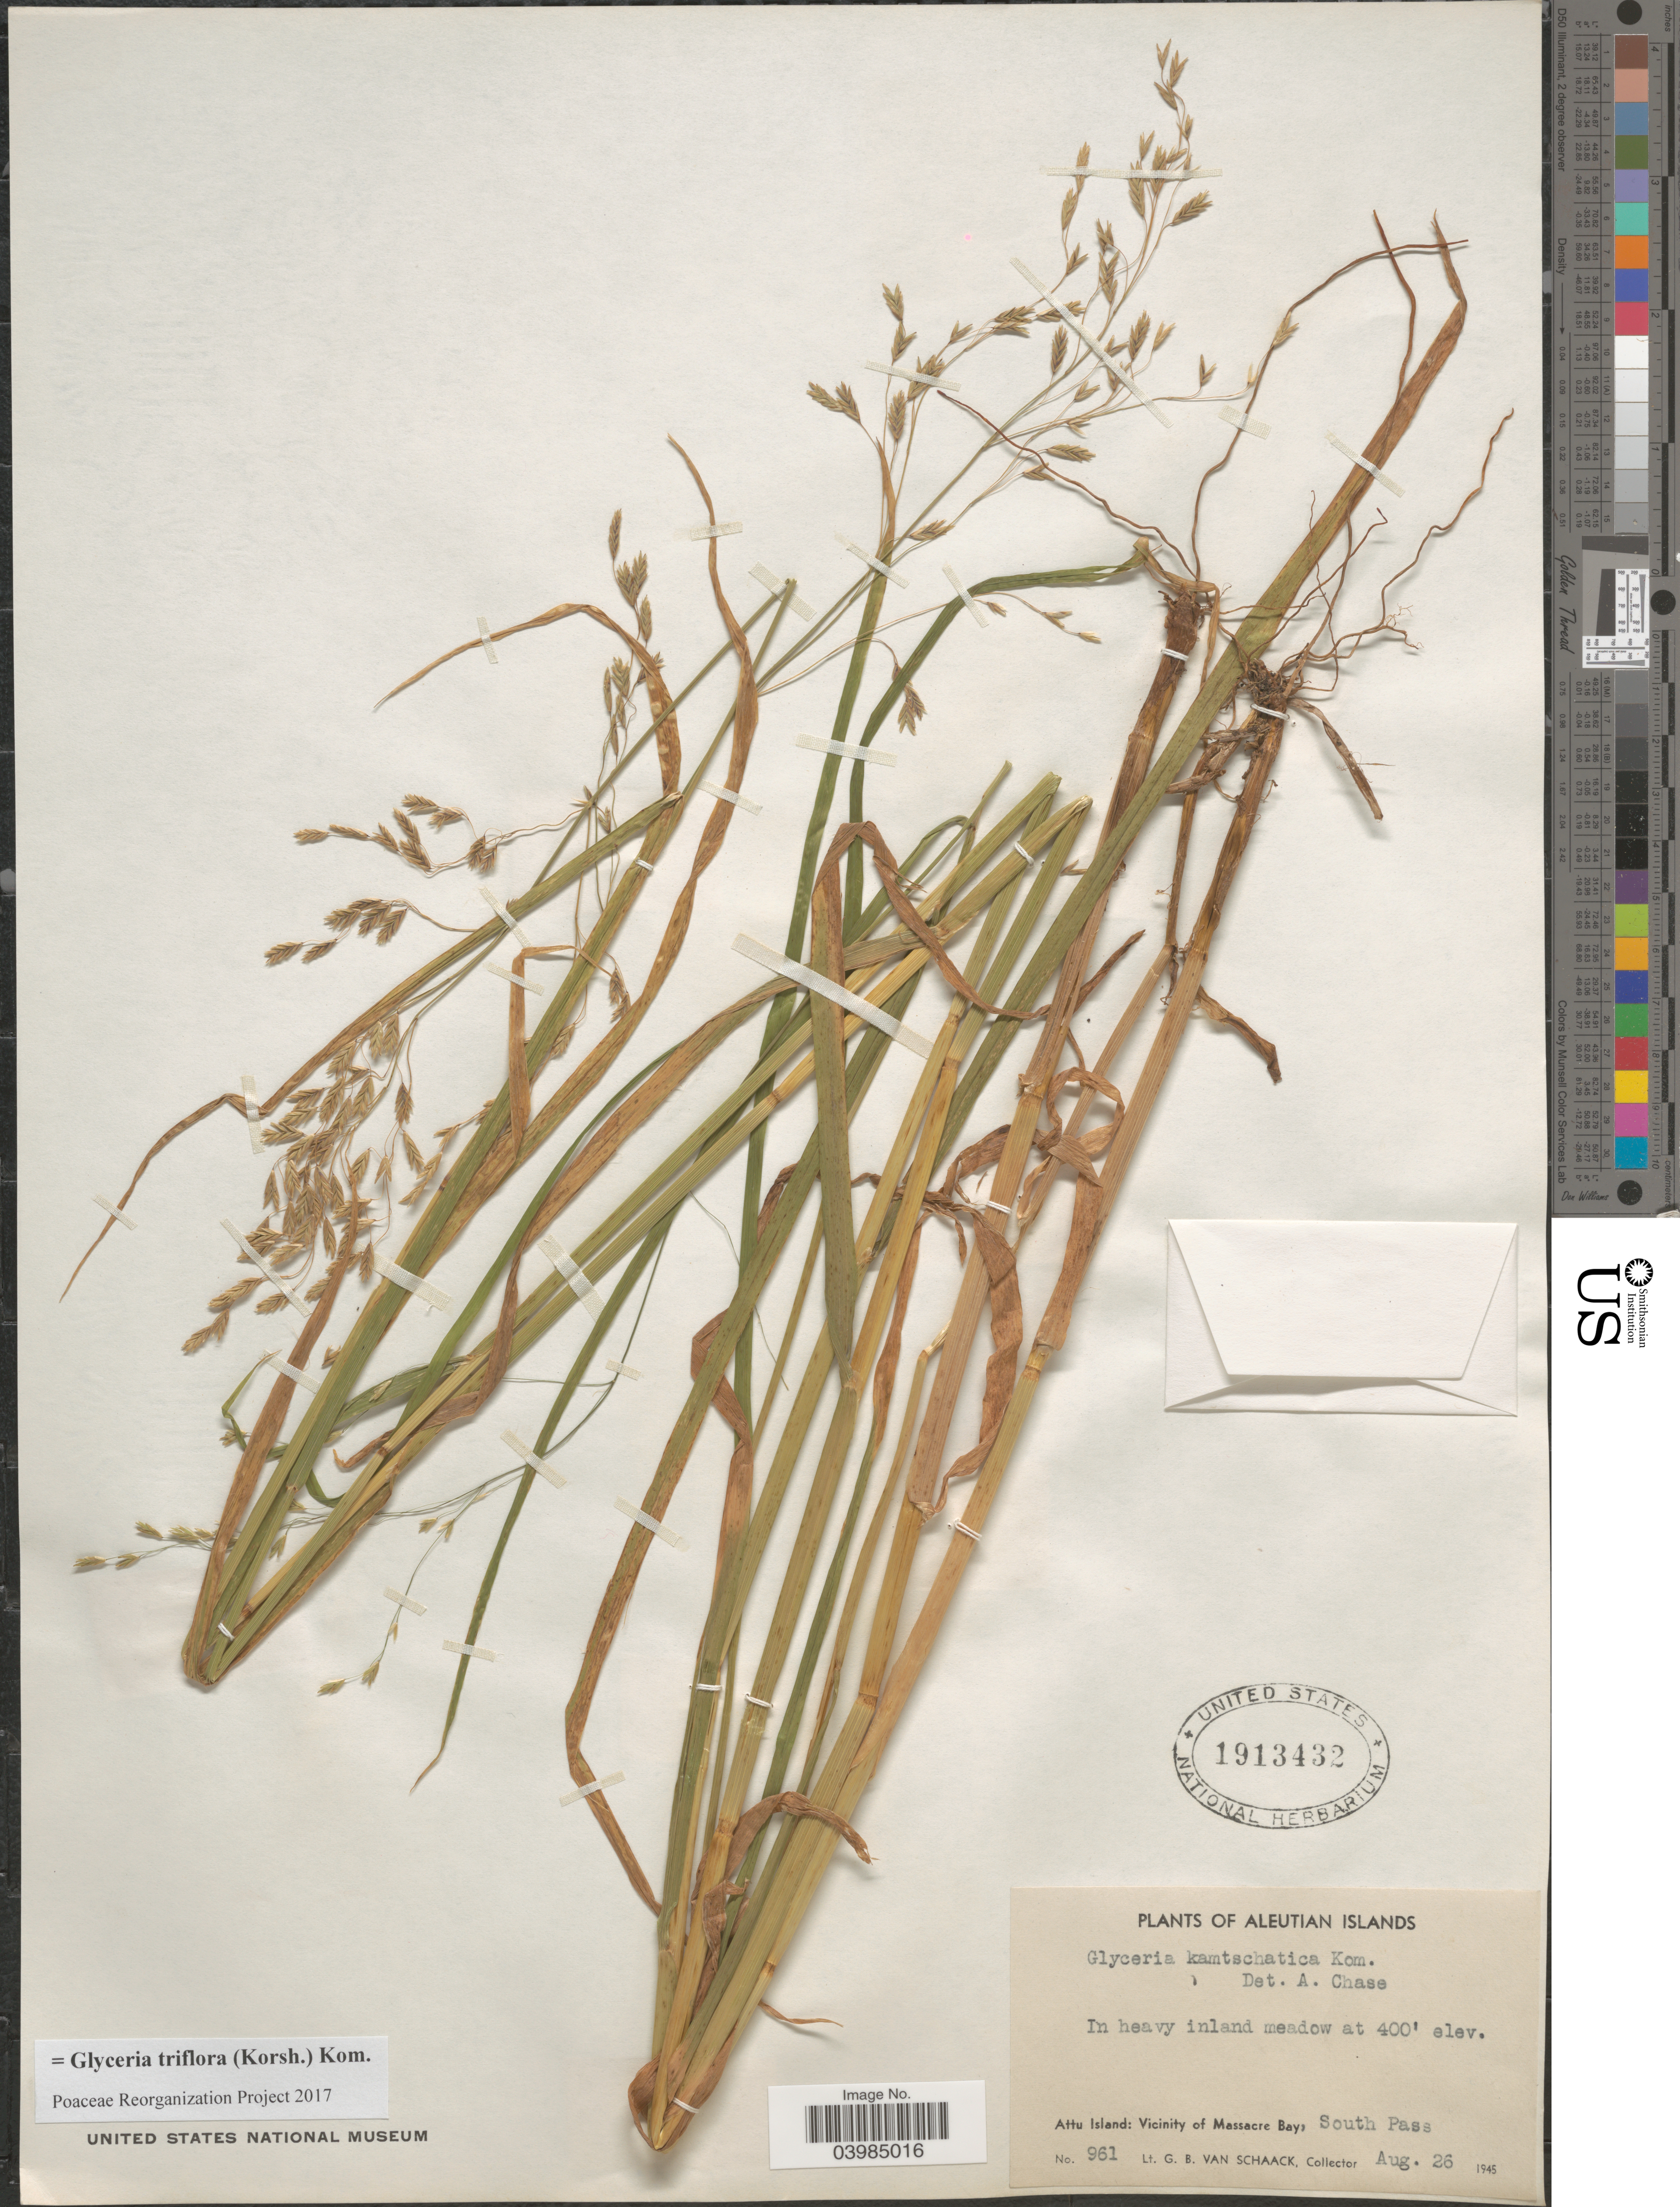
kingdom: Plantae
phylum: Tracheophyta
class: Liliopsida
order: Poales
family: Poaceae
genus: Glyceria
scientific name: Glyceria triflora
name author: (Korsh.) Kom.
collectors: G. Van Schaack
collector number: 961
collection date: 1945-08-26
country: United States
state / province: Alaska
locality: Aleutian Islands. Attu Island: Vicinity of Massacre Bays: South Pass.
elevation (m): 122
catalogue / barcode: US 1913432